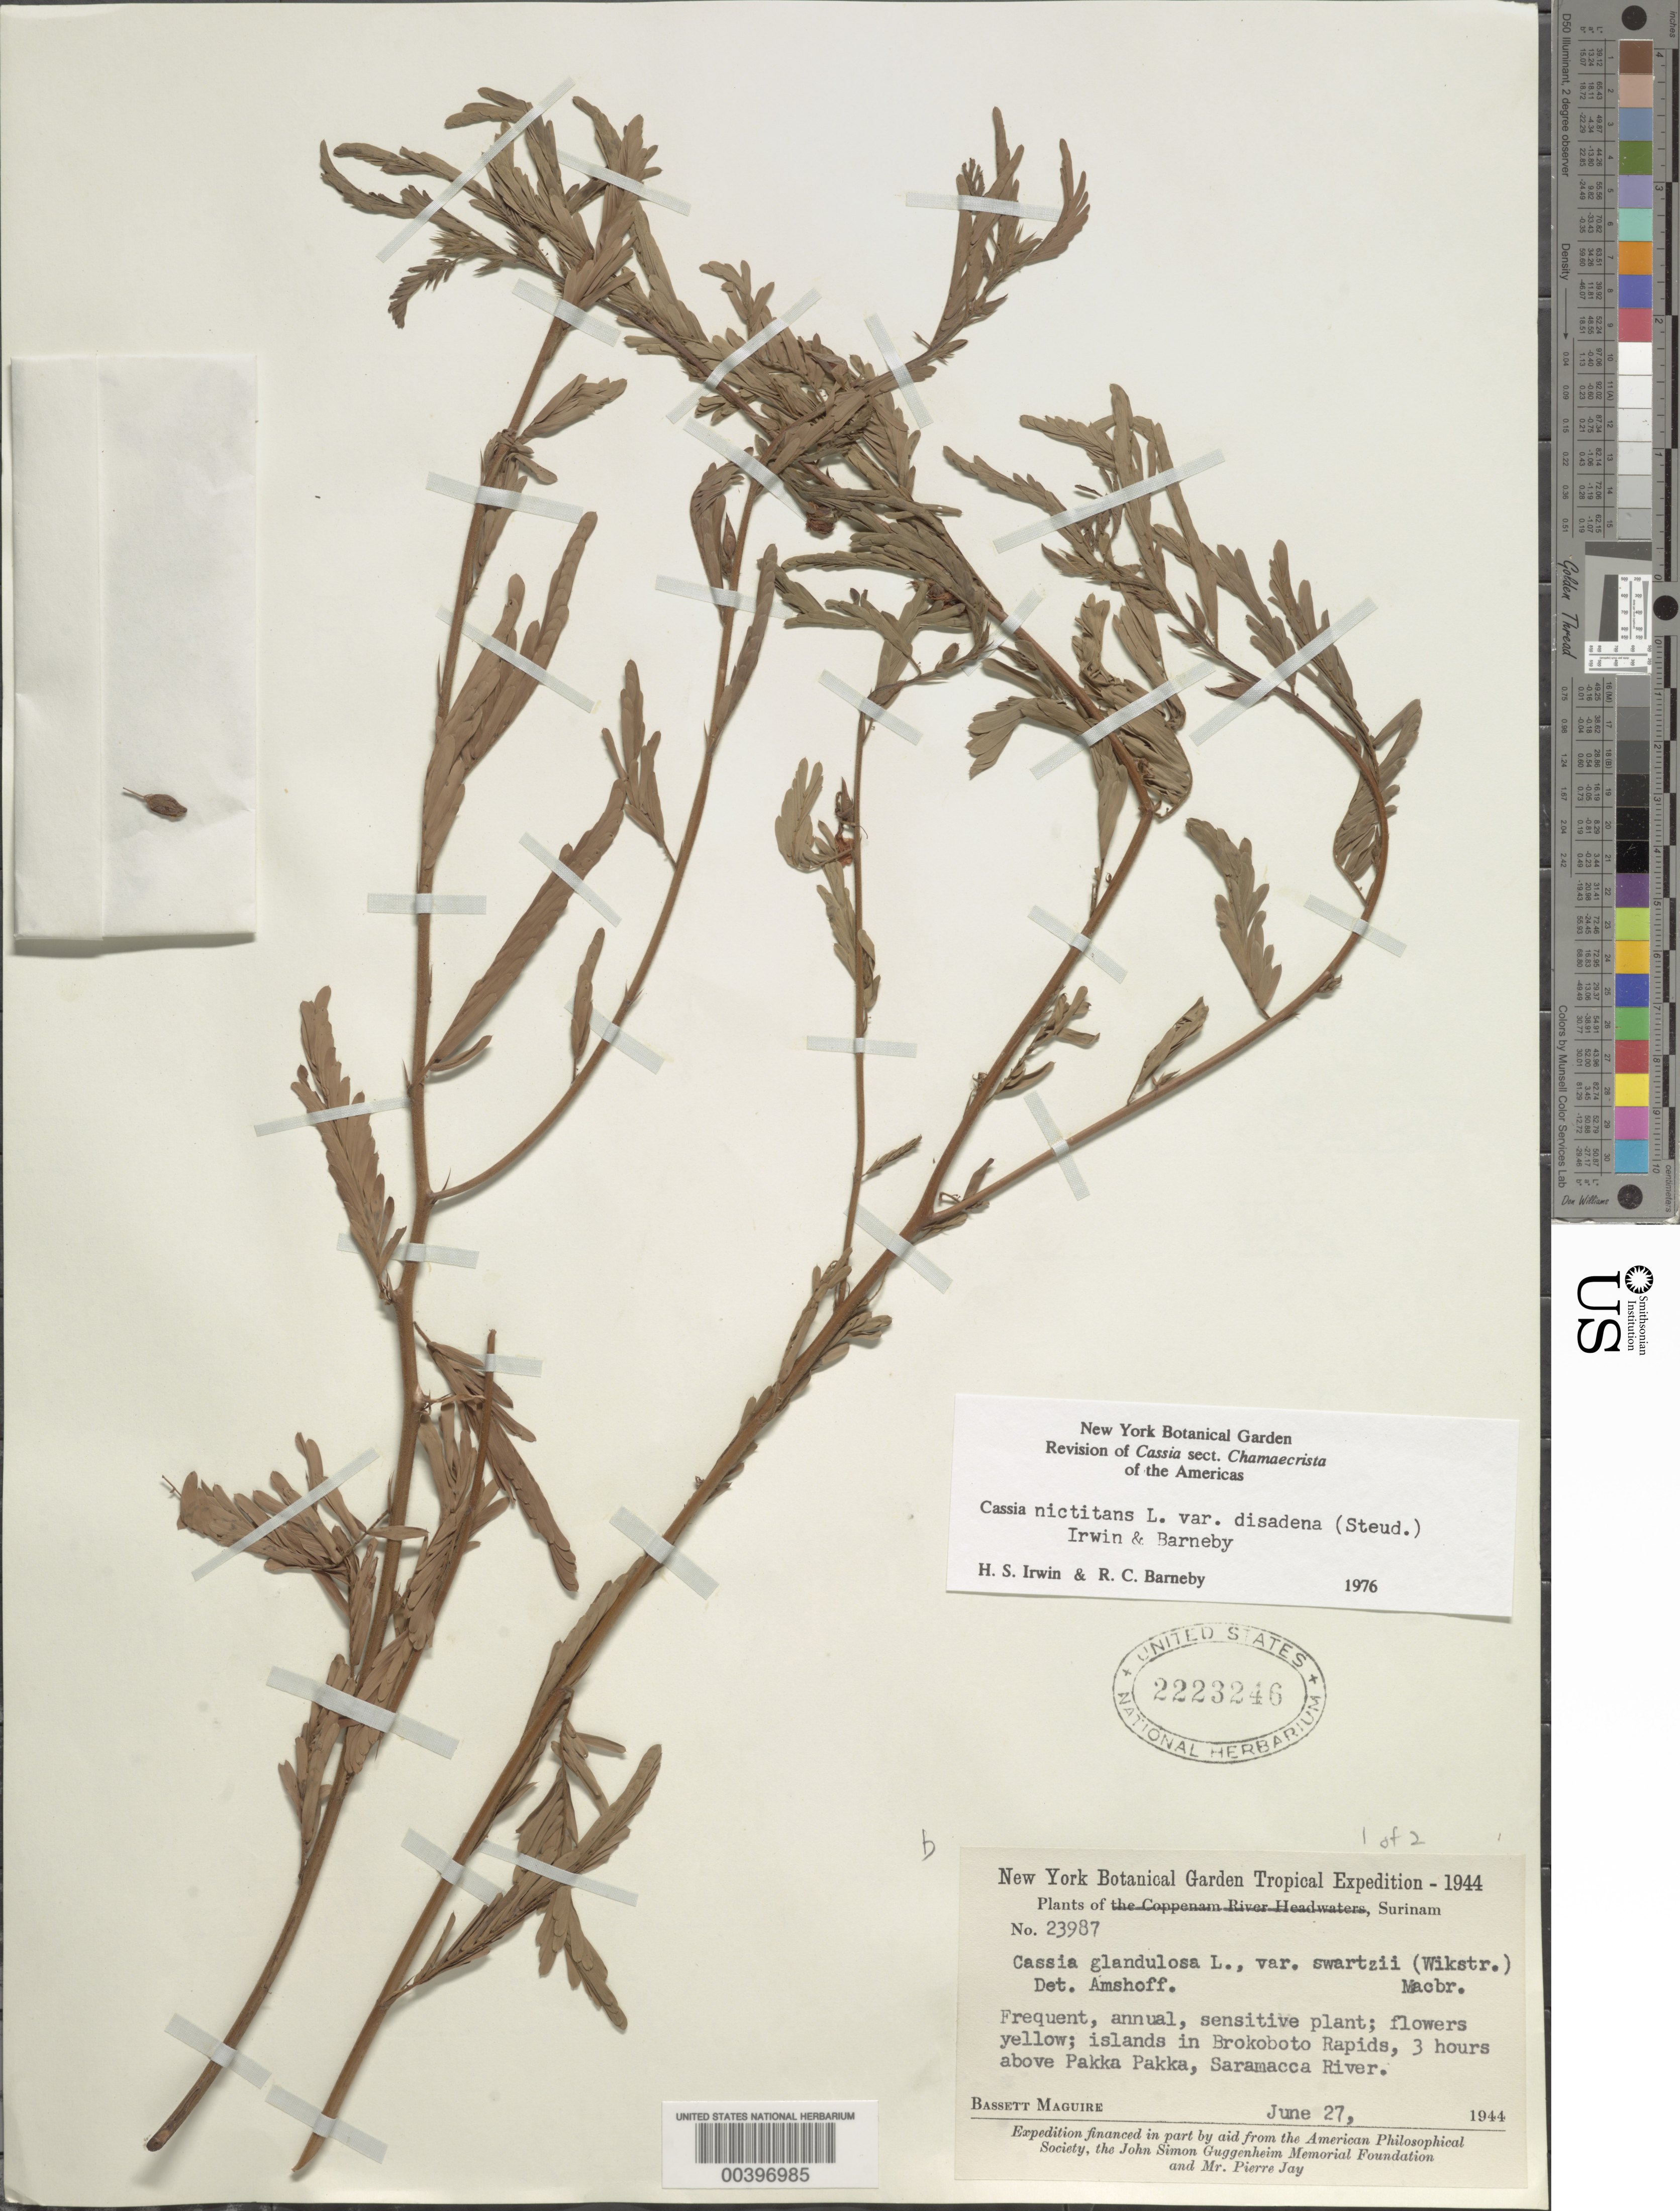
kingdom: Plantae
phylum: Tracheophyta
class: Magnoliopsida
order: Fabales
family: Fabaceae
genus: Chamaecrista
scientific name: Chamaecrista nictitans var. disadena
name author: (Steud.) H.S. Irwin & Barneby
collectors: B. Maguire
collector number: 23987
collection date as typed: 27 Jul 1944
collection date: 1944-07-27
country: Suriname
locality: Islands in brokoboto rapids, 3 hours above pakka pakka, saramacca river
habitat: Islands in rapids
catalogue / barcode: US 2223246